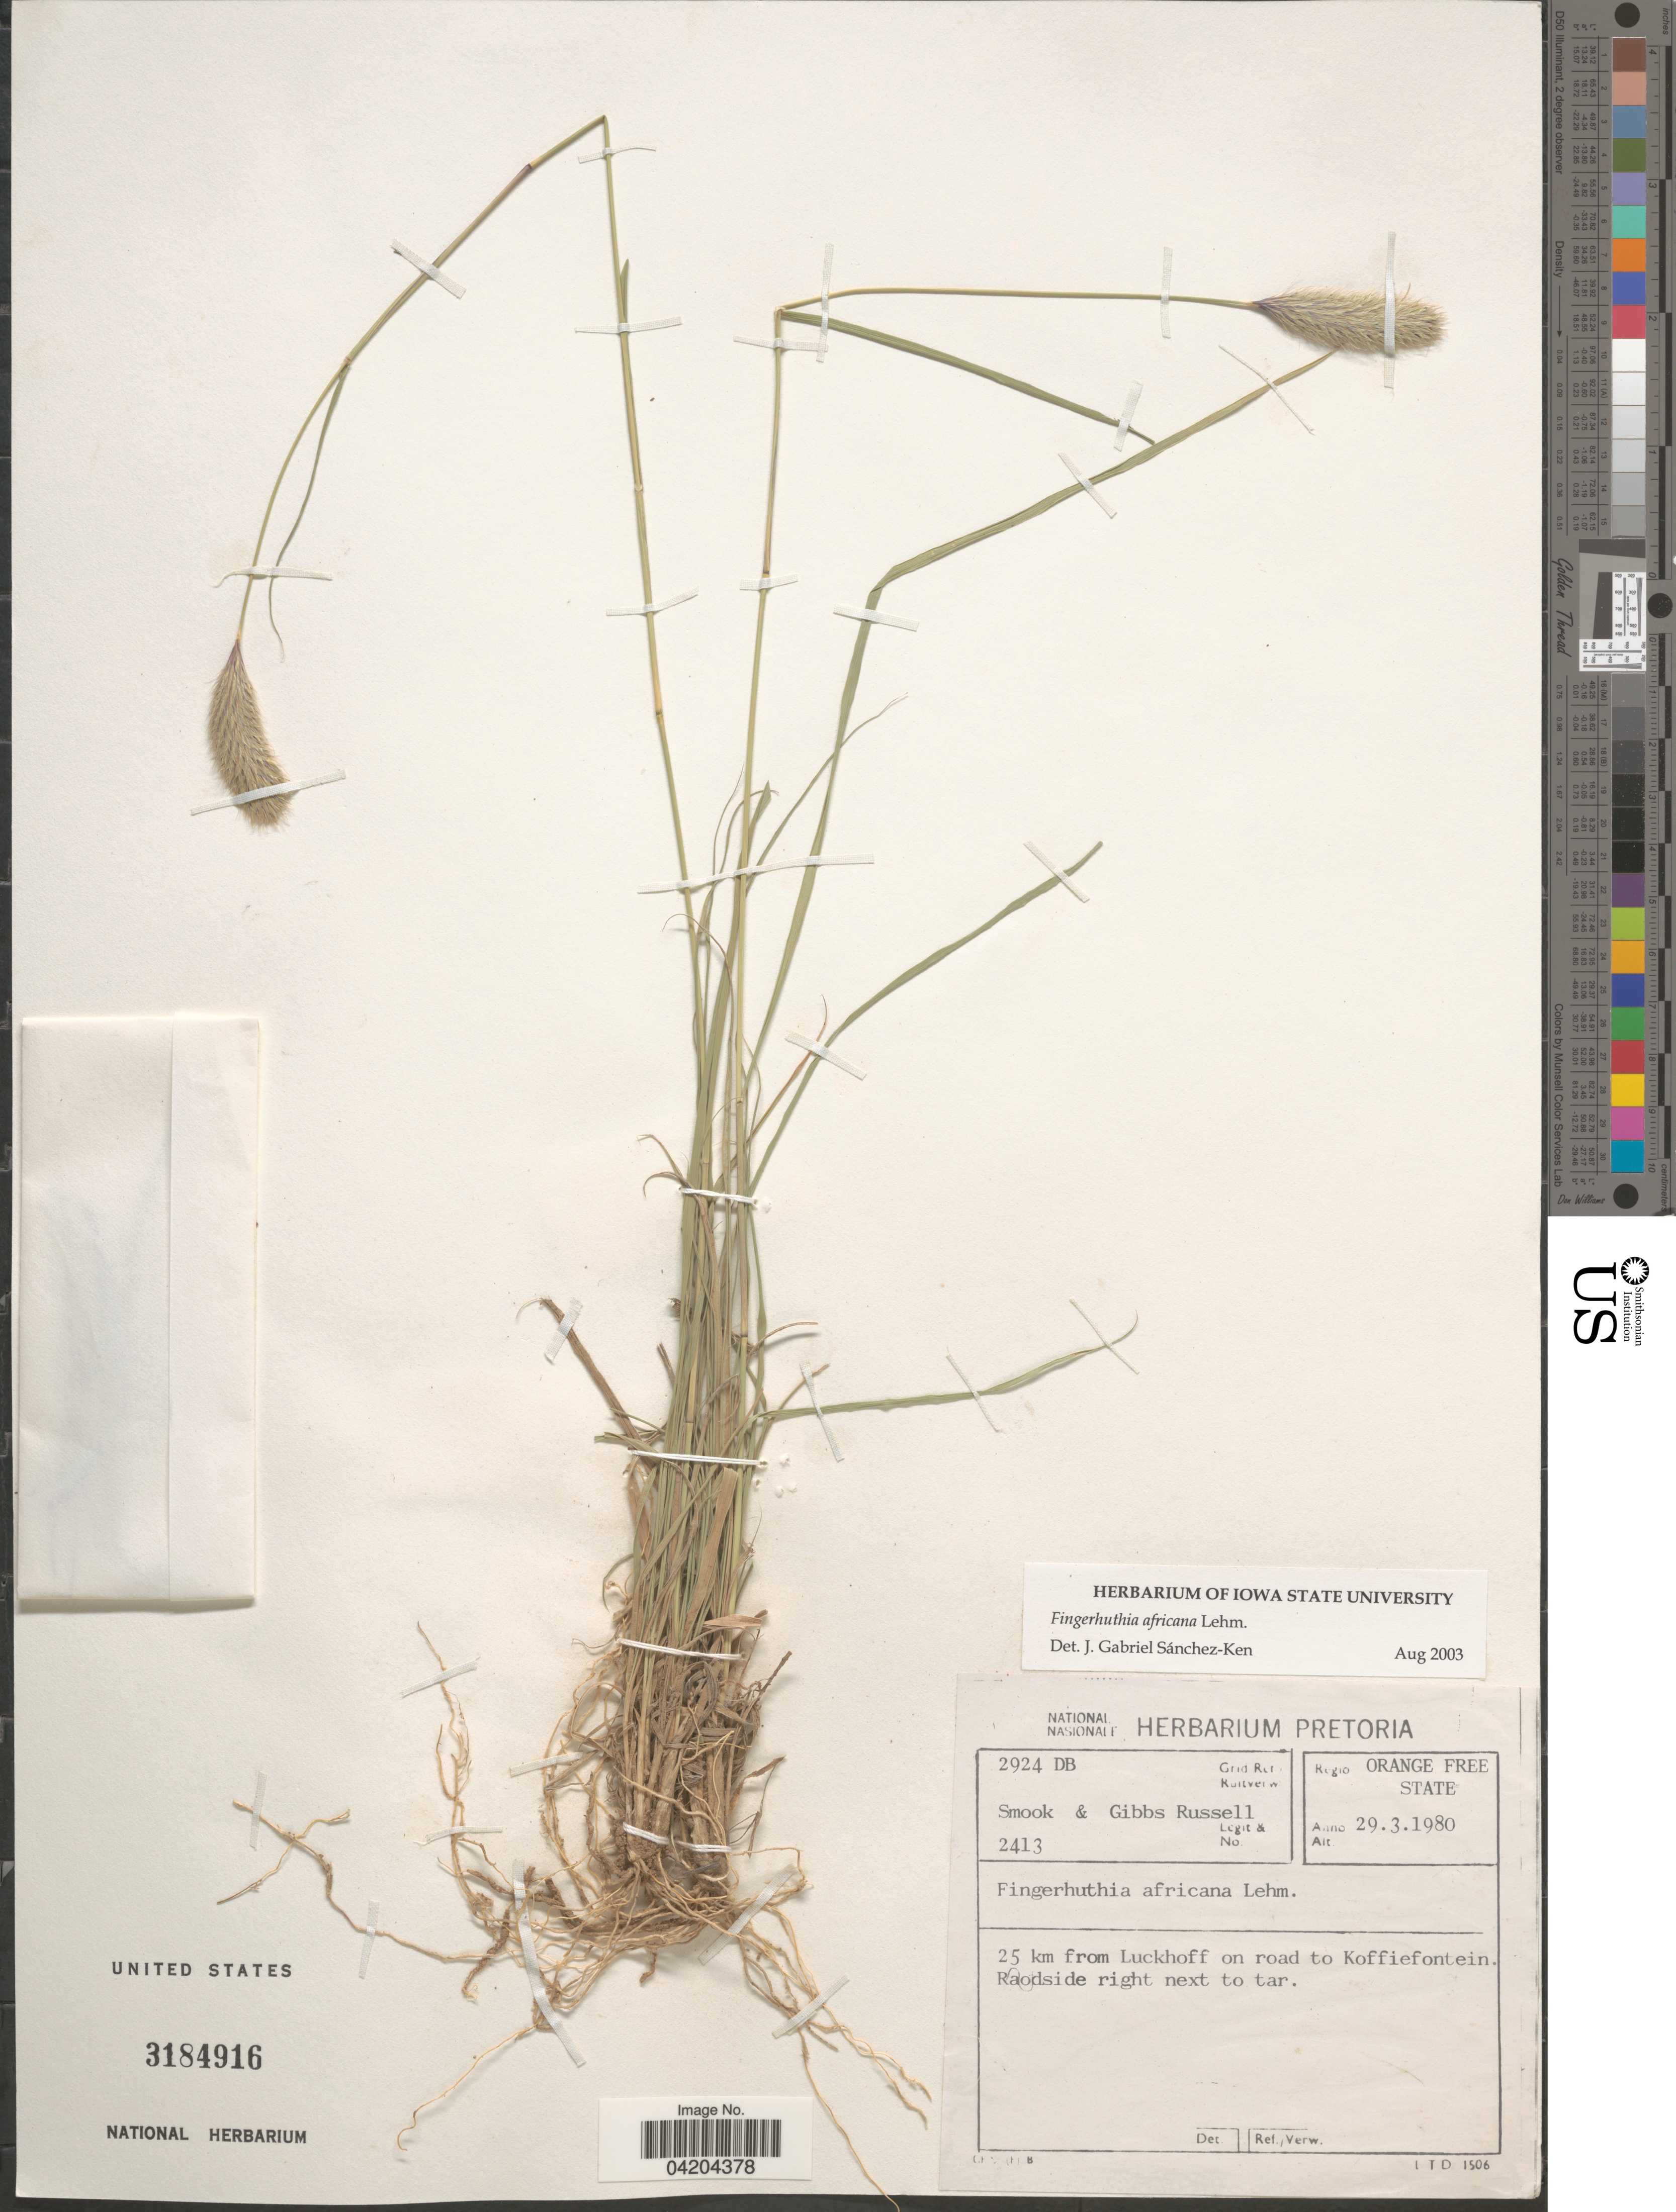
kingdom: Plantae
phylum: Tracheophyta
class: Liliopsida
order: Poales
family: Poaceae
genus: Fingerhuthia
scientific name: Fingerhuthia africana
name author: Nees ex Lehm.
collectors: S. Russell & G. Russell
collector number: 2413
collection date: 1980-03-29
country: South Africa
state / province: Free State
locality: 2924 DB Grid Ref./Ruitverw. Regio Orange Free State. 25 km from Luckhoff on road to Koffiefontein. Roadside right next to tar.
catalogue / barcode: US 3184916